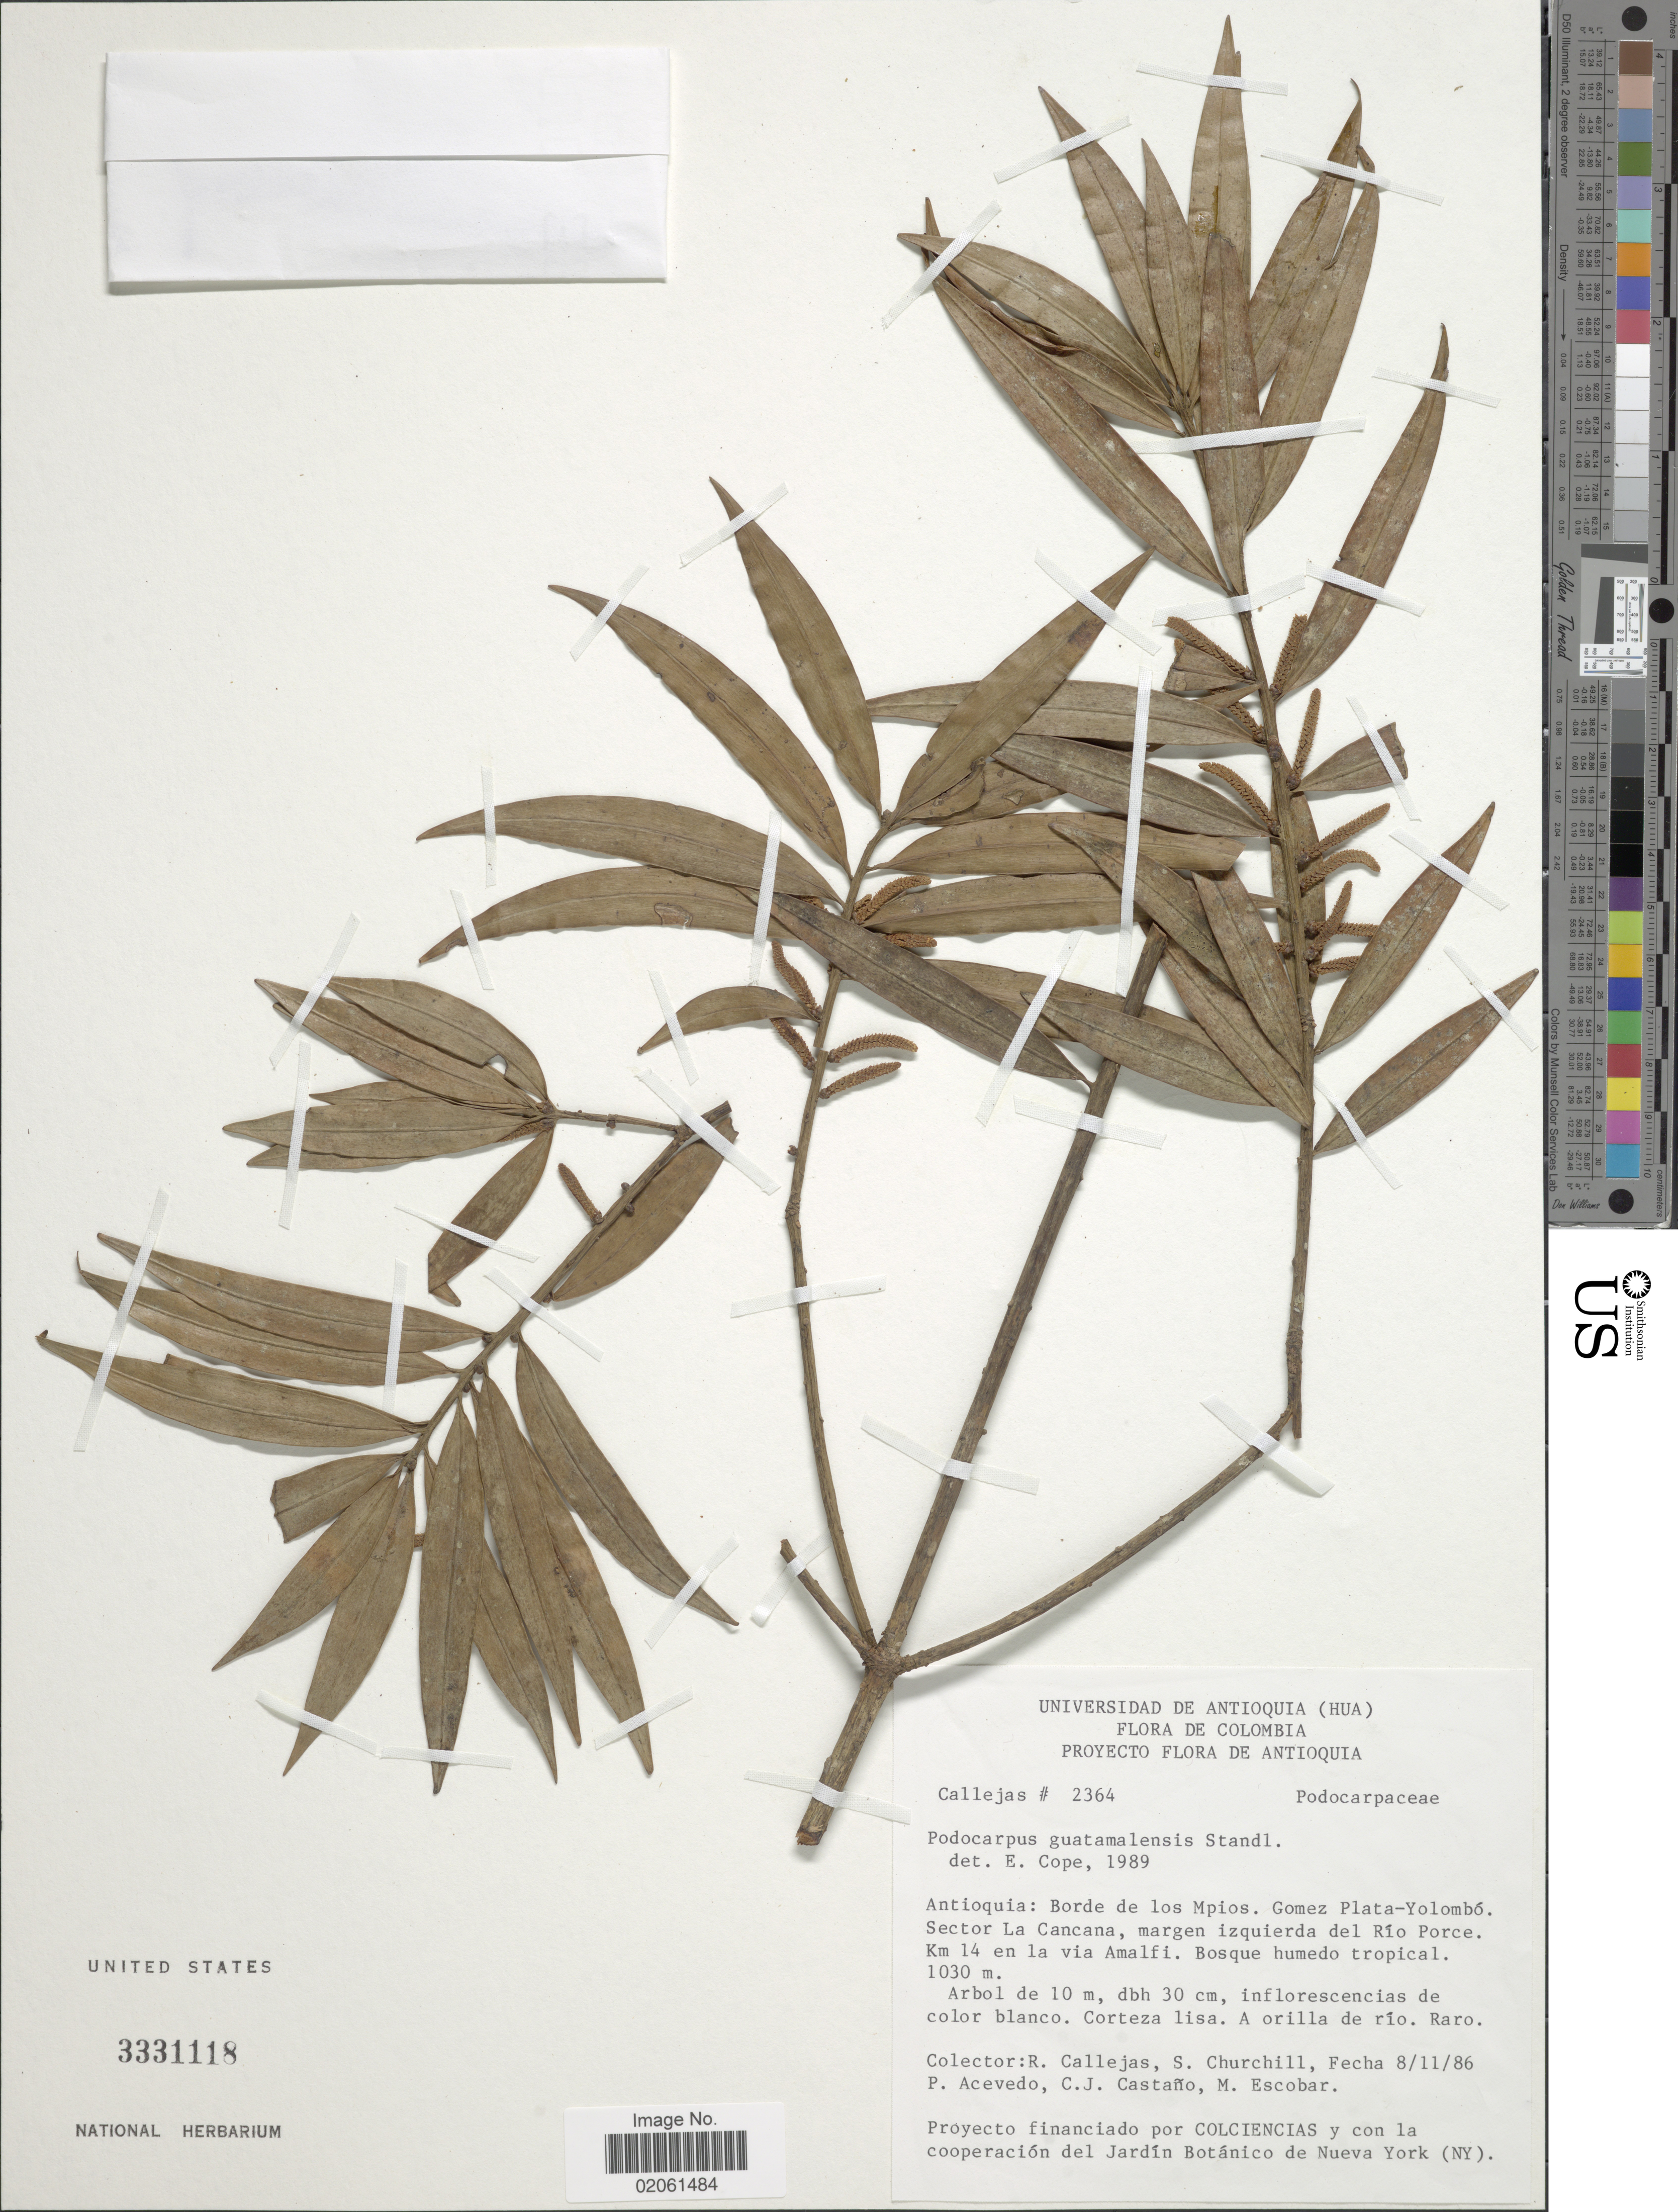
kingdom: Plantae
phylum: Tracheophyta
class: Pinopsida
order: Pinales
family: Podocarpaceae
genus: Podocarpus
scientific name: Podocarpus guatemalensis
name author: Standl.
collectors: R. Callejas, S. Churchill, P. Acevedo-Rodr., C. Castano & M. Escobar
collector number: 2364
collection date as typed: Transcribed d/m/y: 8/11/86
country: Benin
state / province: Atlantique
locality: Antioquia: Borde de los Mpios. Gomez Plata-Yolombo. Sector La Cancana, margen izquierda del Rio Porce Km 14 en la via Amalfi. Bosque humedo tropical.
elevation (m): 1030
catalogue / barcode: US 3331118